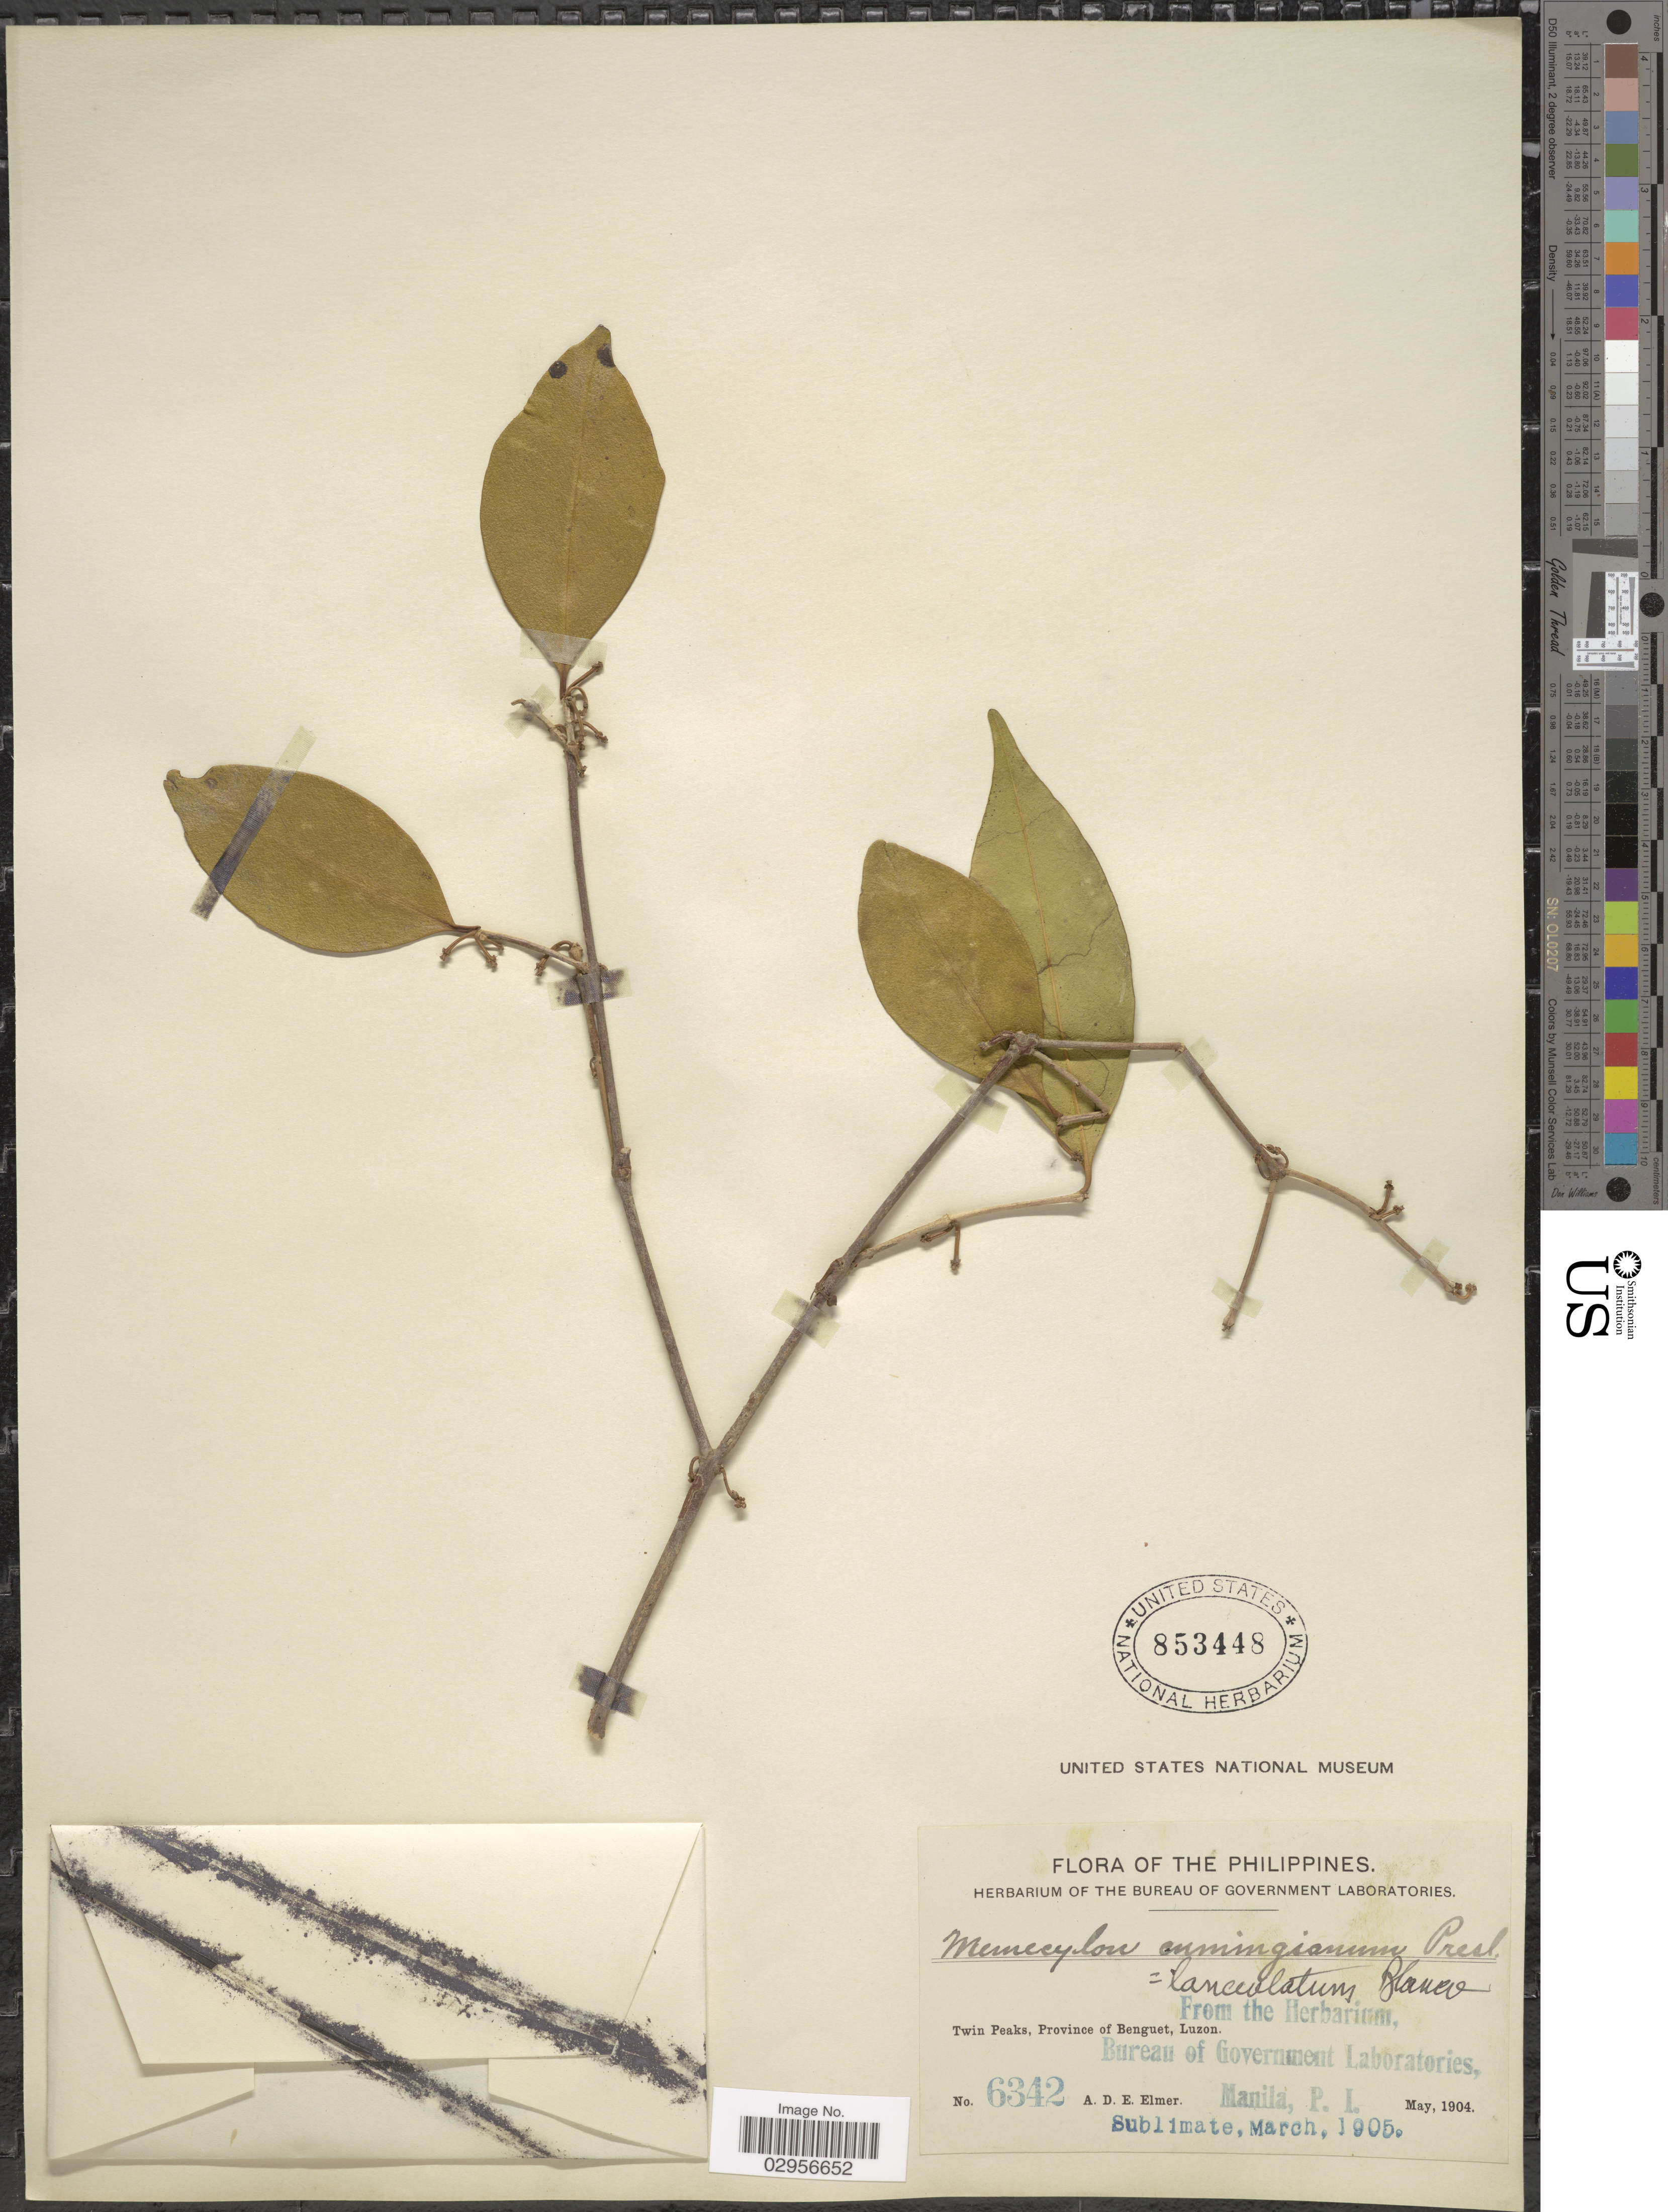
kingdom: Plantae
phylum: Tracheophyta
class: Magnoliopsida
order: Myrtales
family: Melastomataceae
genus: Memecylon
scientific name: Memecylon lanceolatum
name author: Blanco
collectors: A. D. E. Elmer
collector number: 6342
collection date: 1904-05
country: Philippines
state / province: Cordillera (Administrative Region)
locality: Twin Peaks, Province of Benguet, Luzon.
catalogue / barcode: US 853448